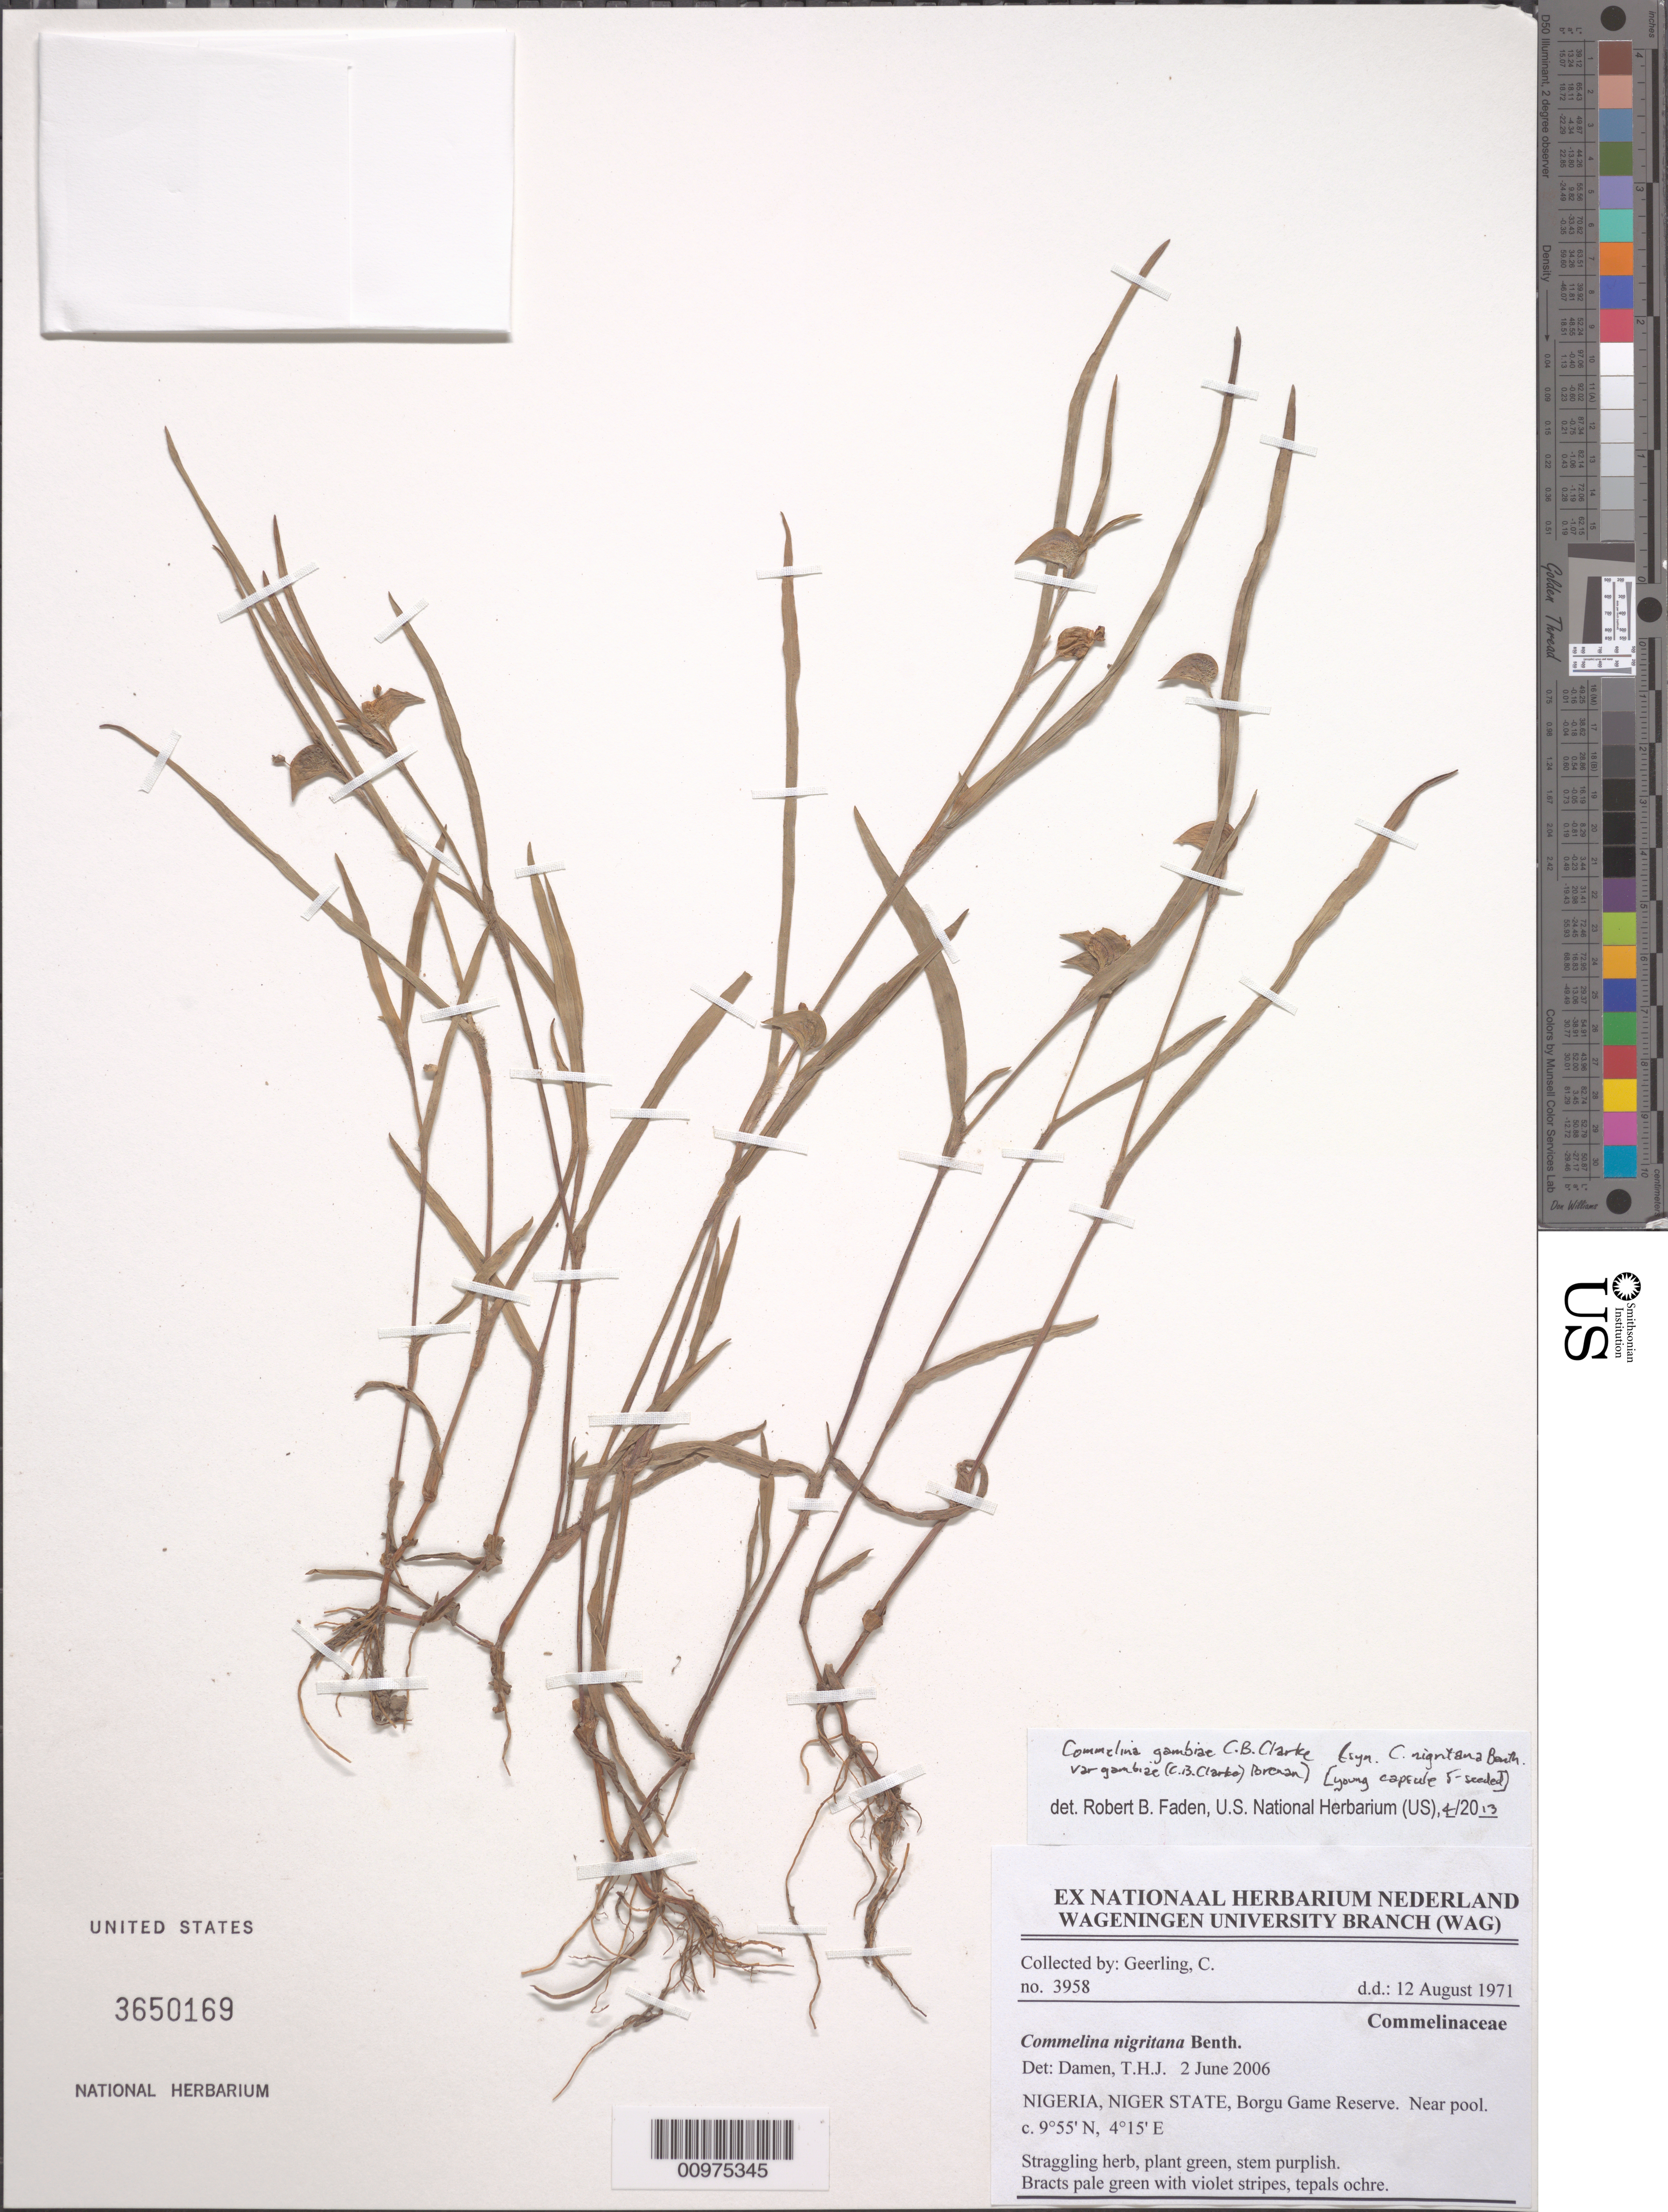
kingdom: Plantae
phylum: Tracheophyta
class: Liliopsida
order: Commelinales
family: Commelinaceae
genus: Commelina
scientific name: Commelina gambiae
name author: C.B. Clarke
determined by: Faden, Robert B., (US), Smithsonian Institution - National Museum of Natural History (UNITED STATES)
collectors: C. Geerling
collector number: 3958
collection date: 1971-08-12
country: Nigeria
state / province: Niger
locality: Borgu Game Reserve.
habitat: Near pool.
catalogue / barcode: US 3650169